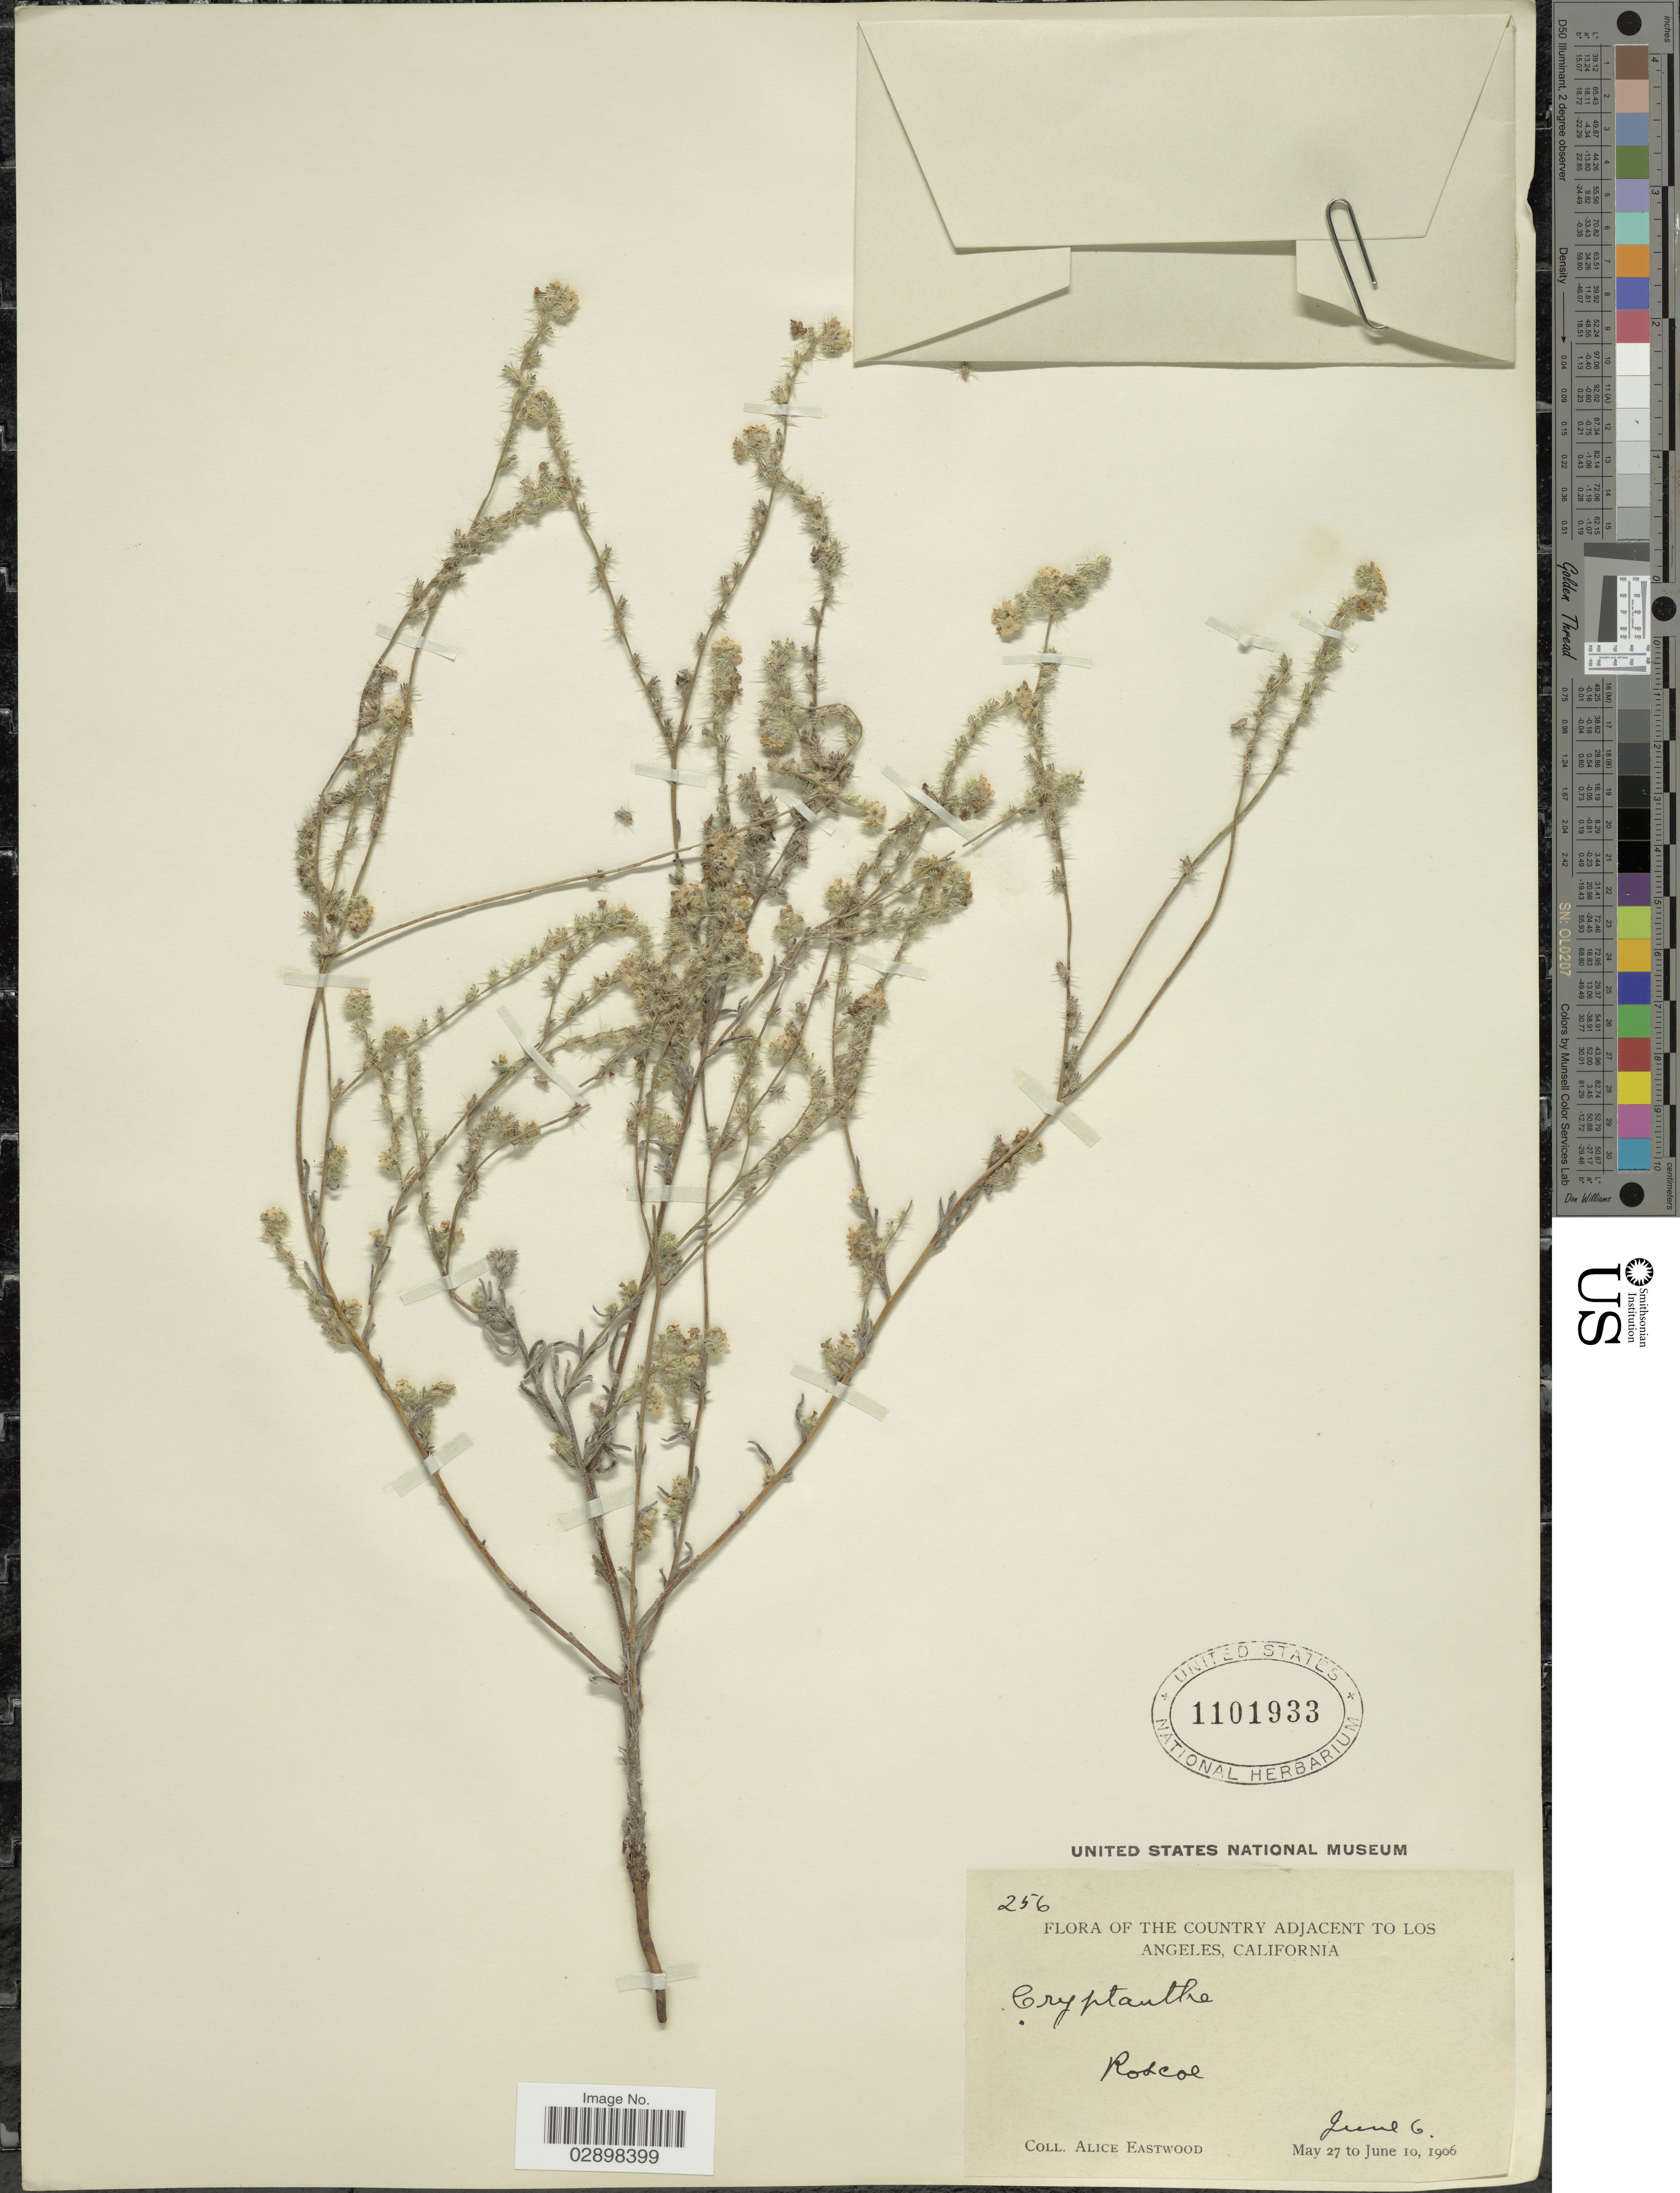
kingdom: Plantae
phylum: Tracheophyta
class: Magnoliopsida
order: Boraginales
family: Boraginaceae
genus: Cryptantha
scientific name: Cryptantha sp.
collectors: A. Eastwood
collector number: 256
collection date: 1906-06-06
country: United States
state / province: California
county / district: Los Angeles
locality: The Country adjacent to Los Angeles, Roscol.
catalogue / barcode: US 1101933